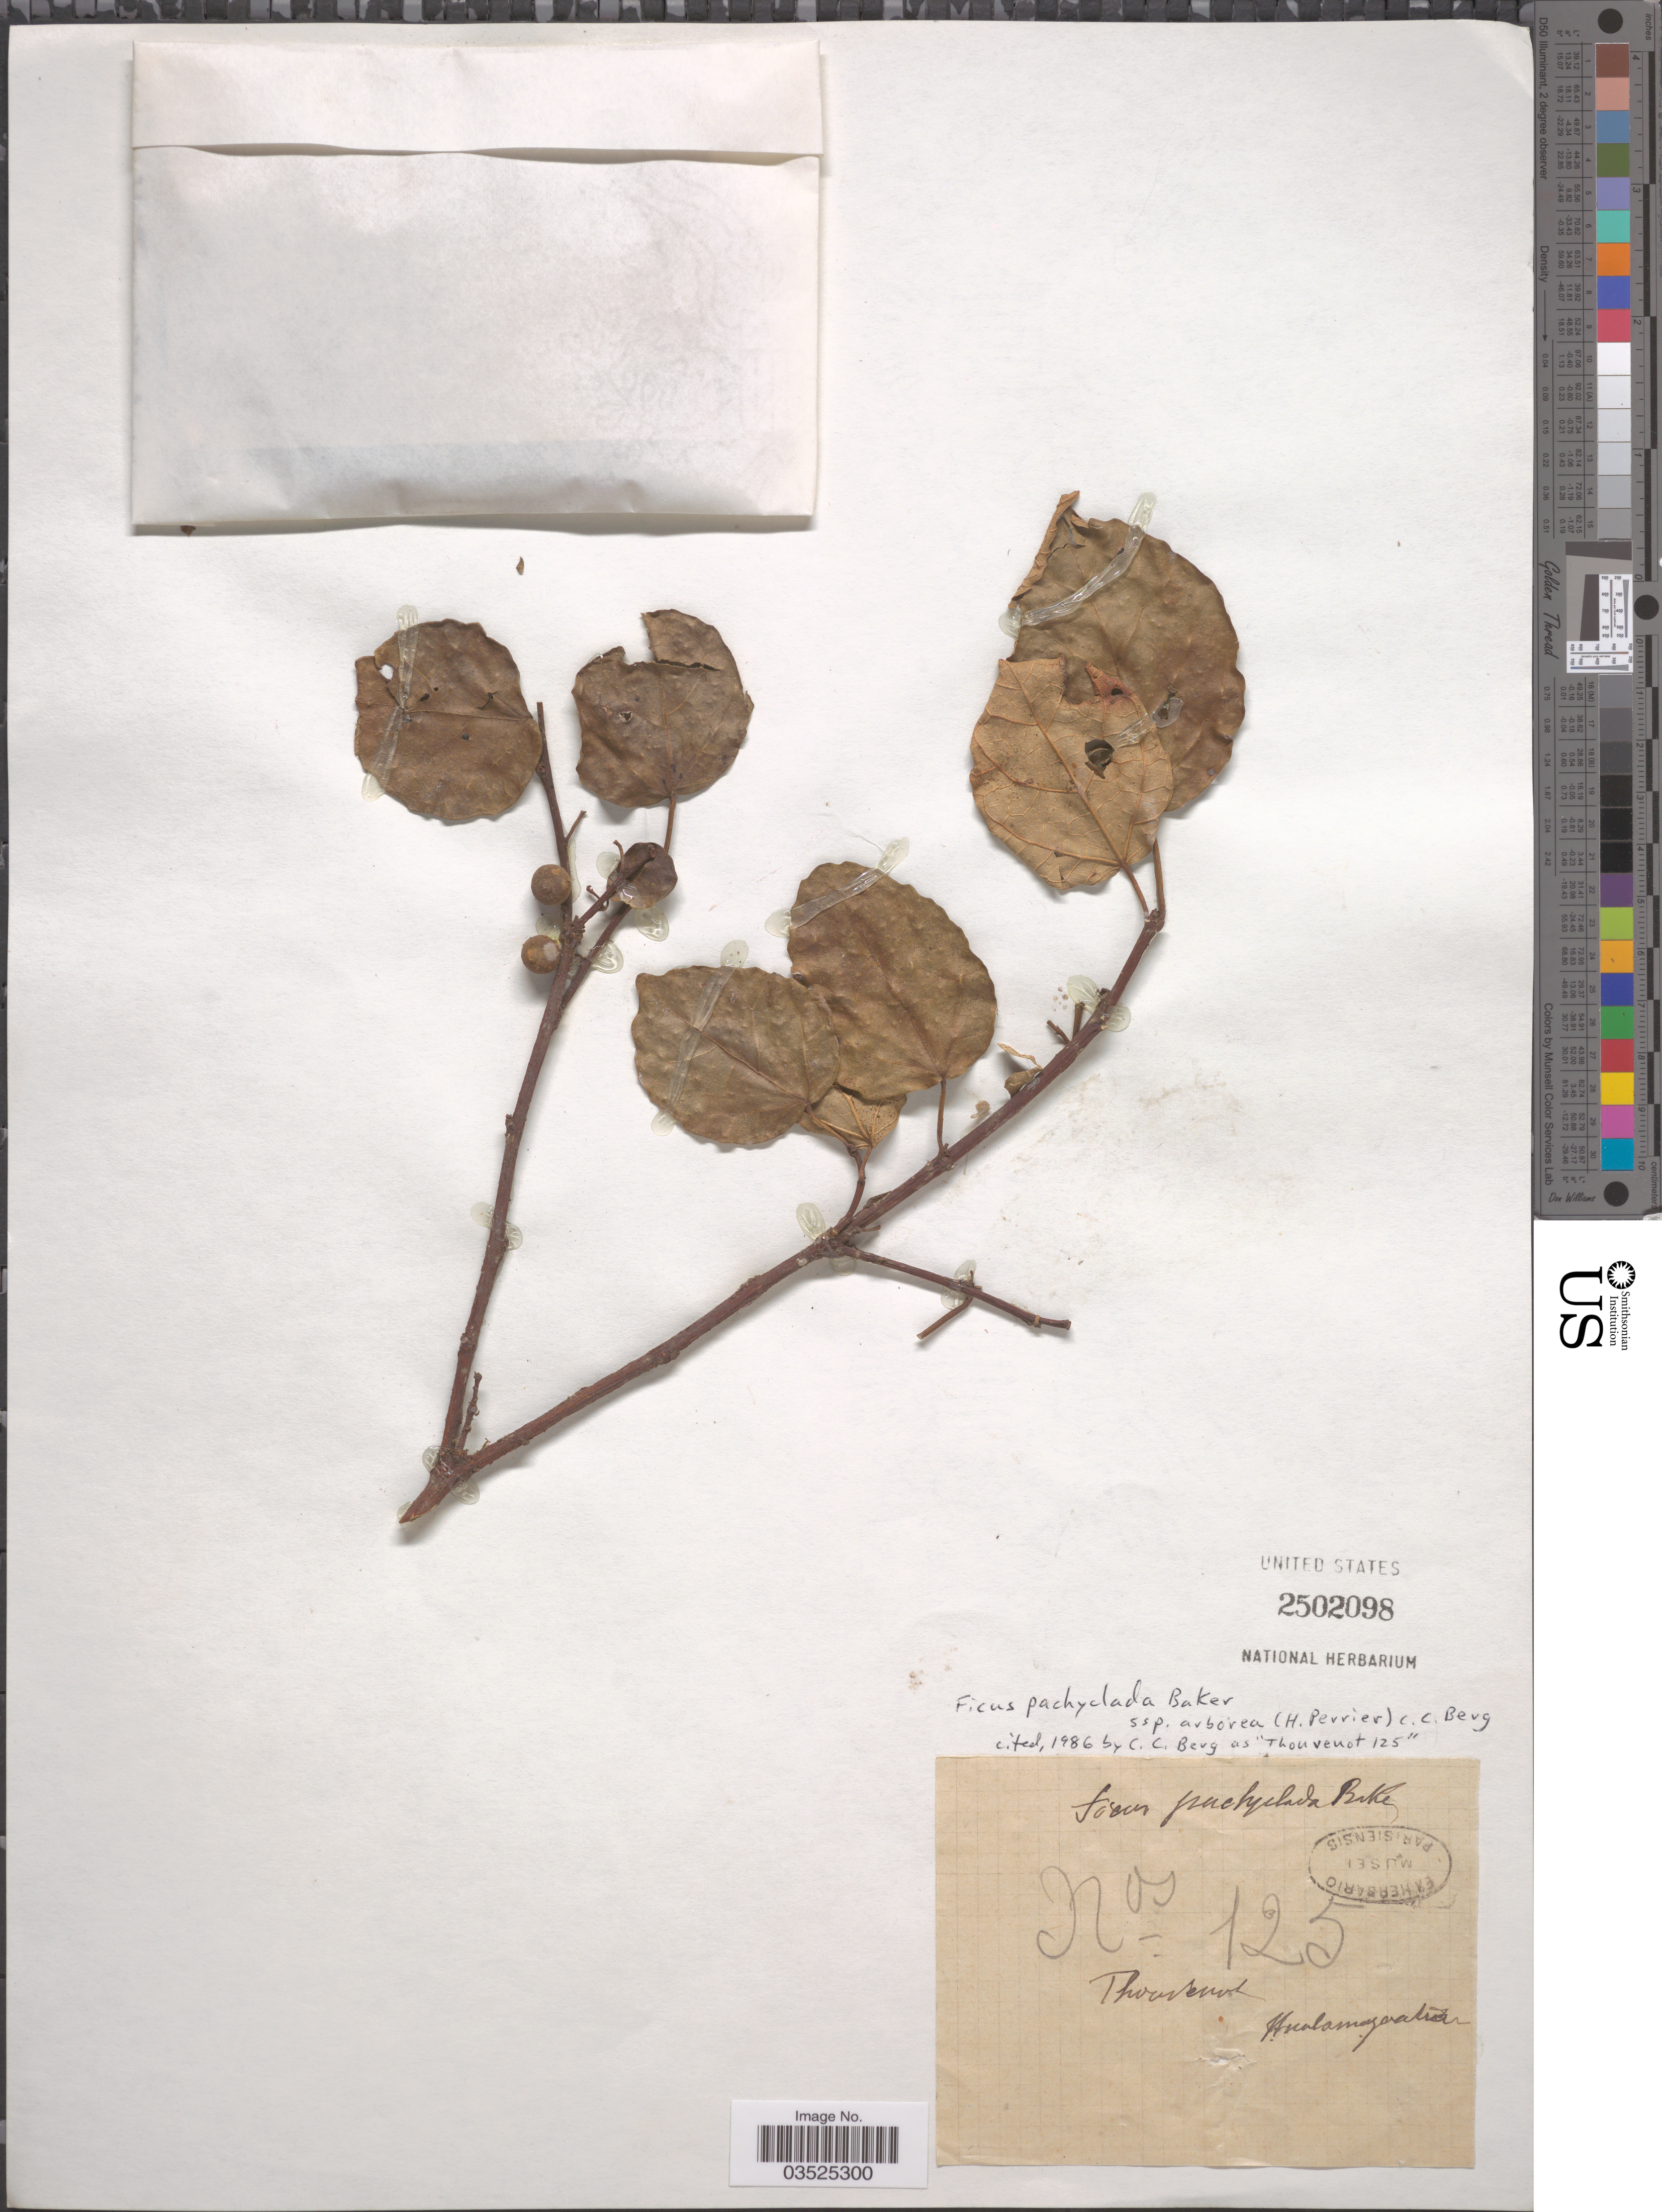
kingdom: Plantae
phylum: Tracheophyta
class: Magnoliopsida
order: Rosales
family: Moraceae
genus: Ficus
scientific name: Ficus pachyclada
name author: Baker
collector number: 125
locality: Thouvenot. Hualamagoatrar.*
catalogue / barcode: US 2502098